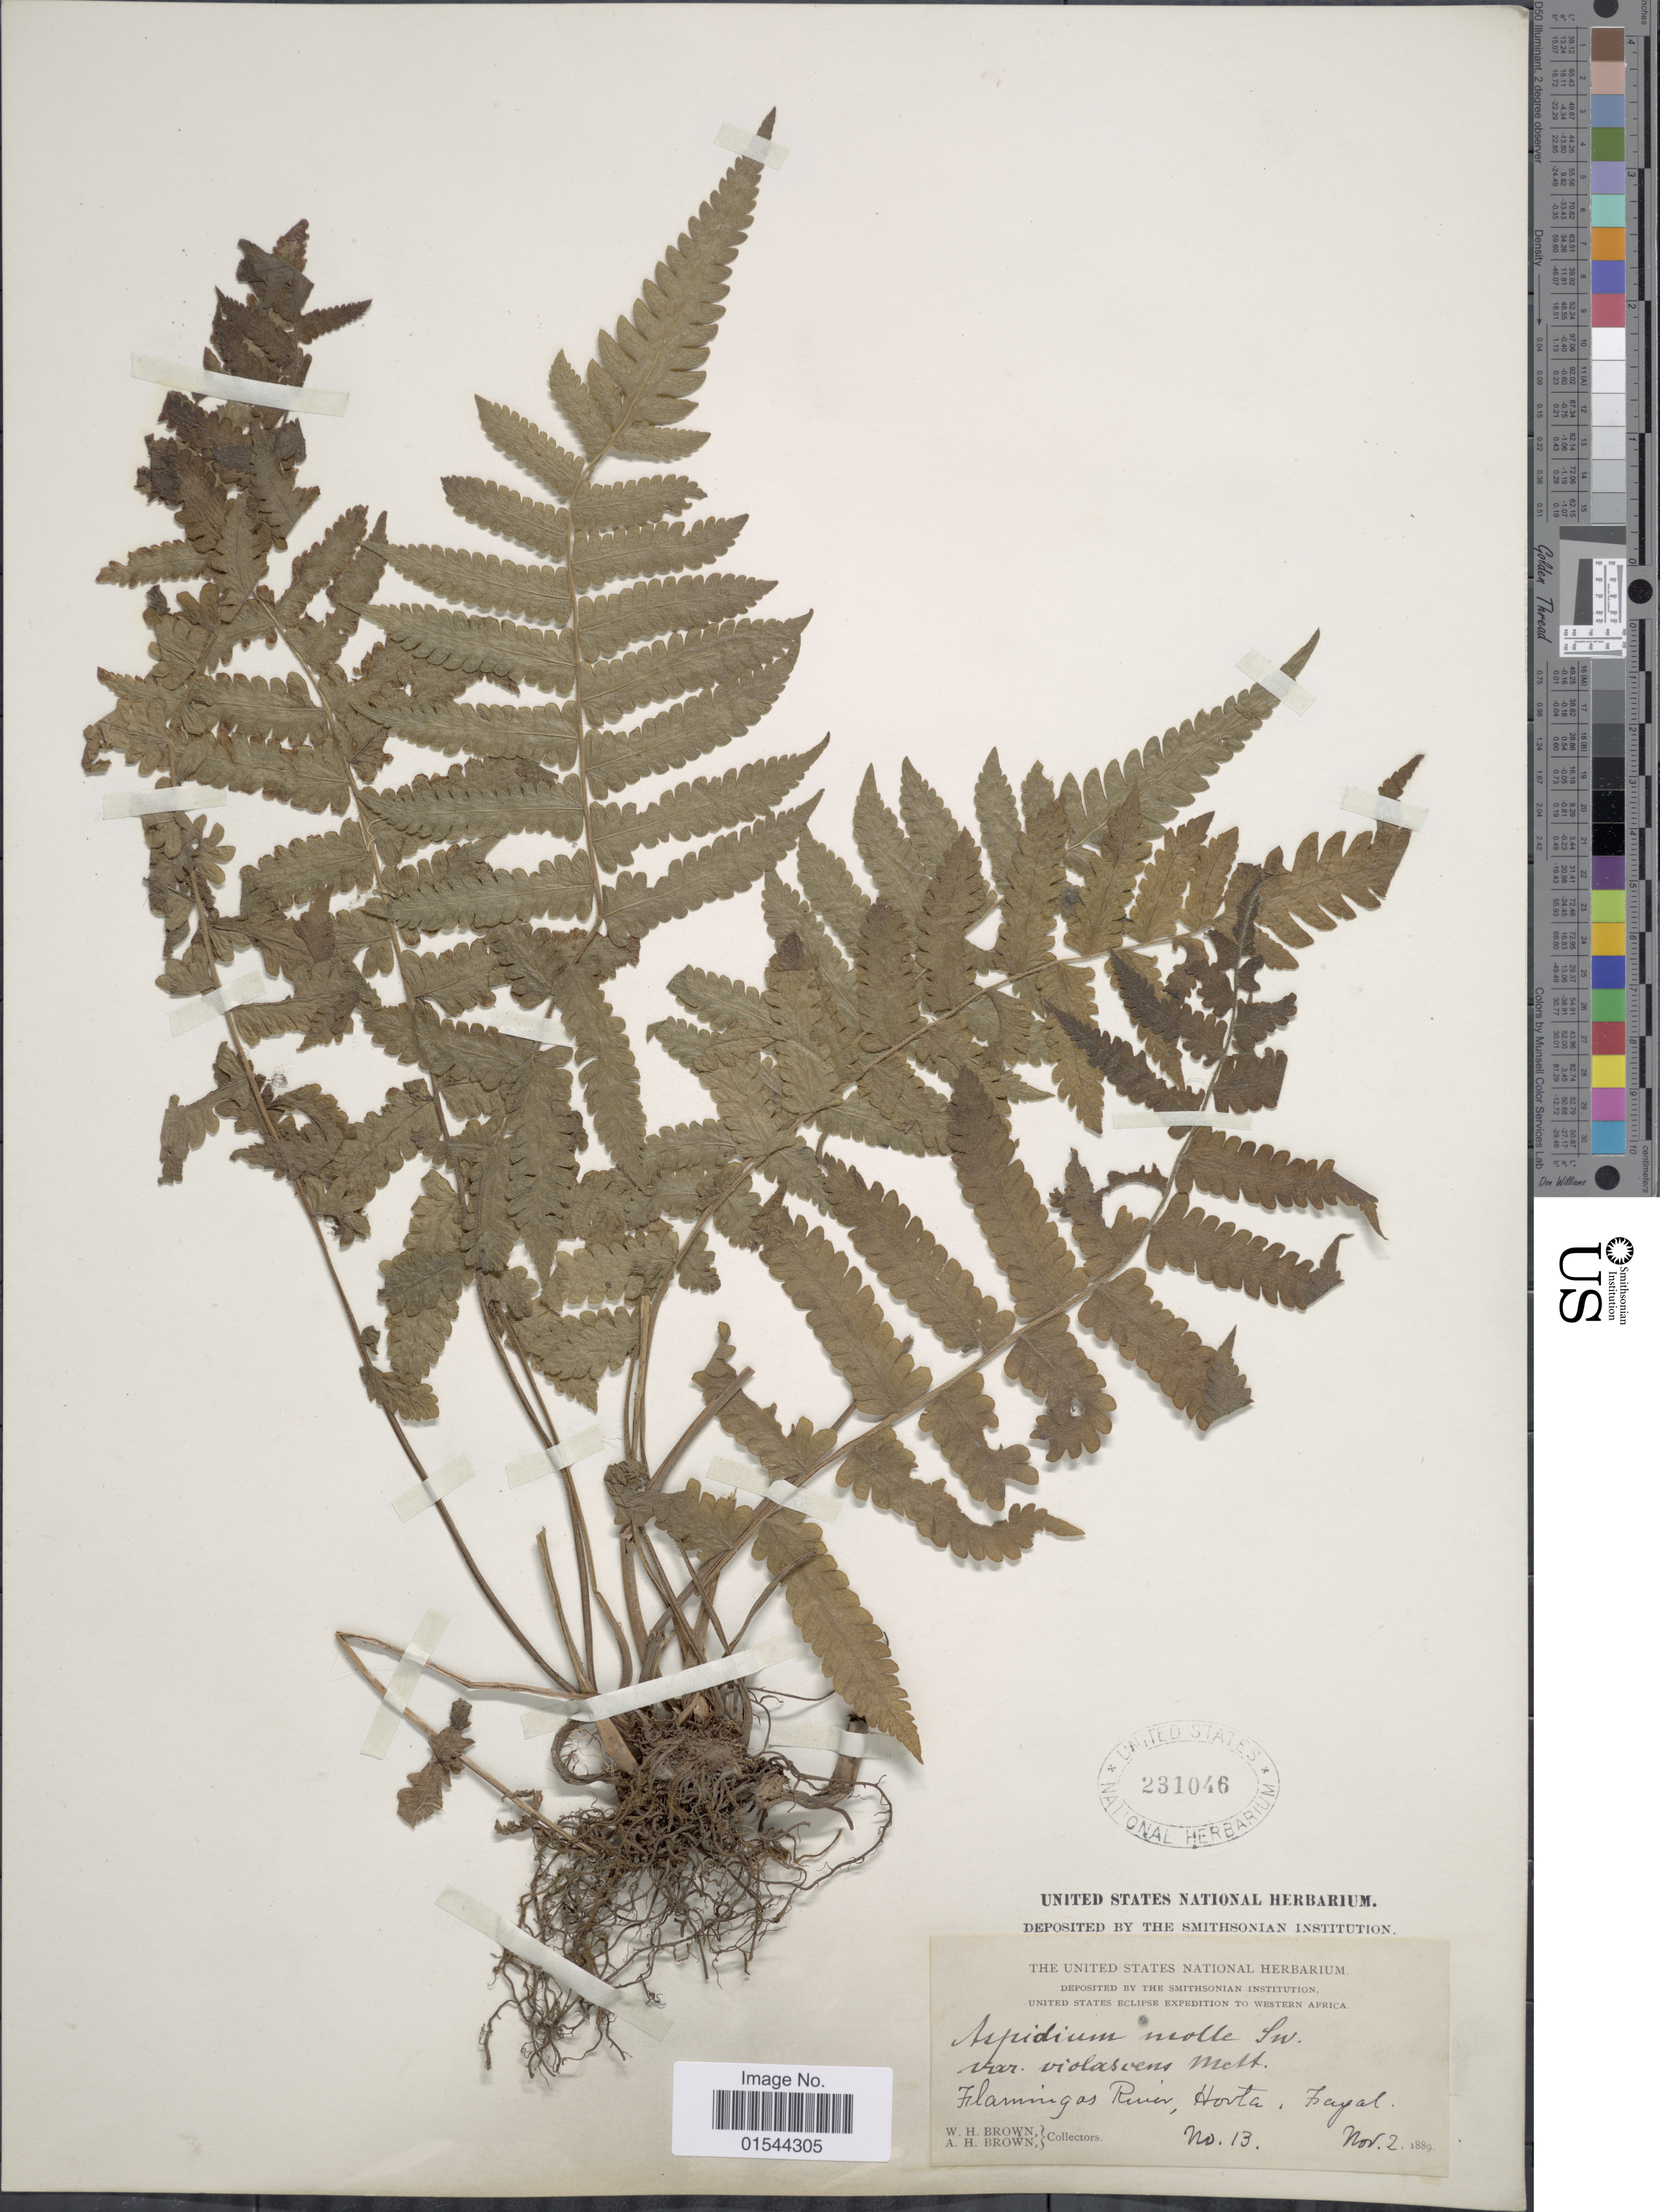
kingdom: Plantae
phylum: Tracheophyta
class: Polypodiopsida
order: Polypodiales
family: Thelypteridaceae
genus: Christella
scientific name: Christella dentata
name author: (Forssk.) Brownsey & Jermy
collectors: W. H. Brown & A. H. Brown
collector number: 13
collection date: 1889-11-02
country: Portugal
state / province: Azores (Aut. Reg.)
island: Faial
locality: Flamingos River, Horta, Fayal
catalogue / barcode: US 231046